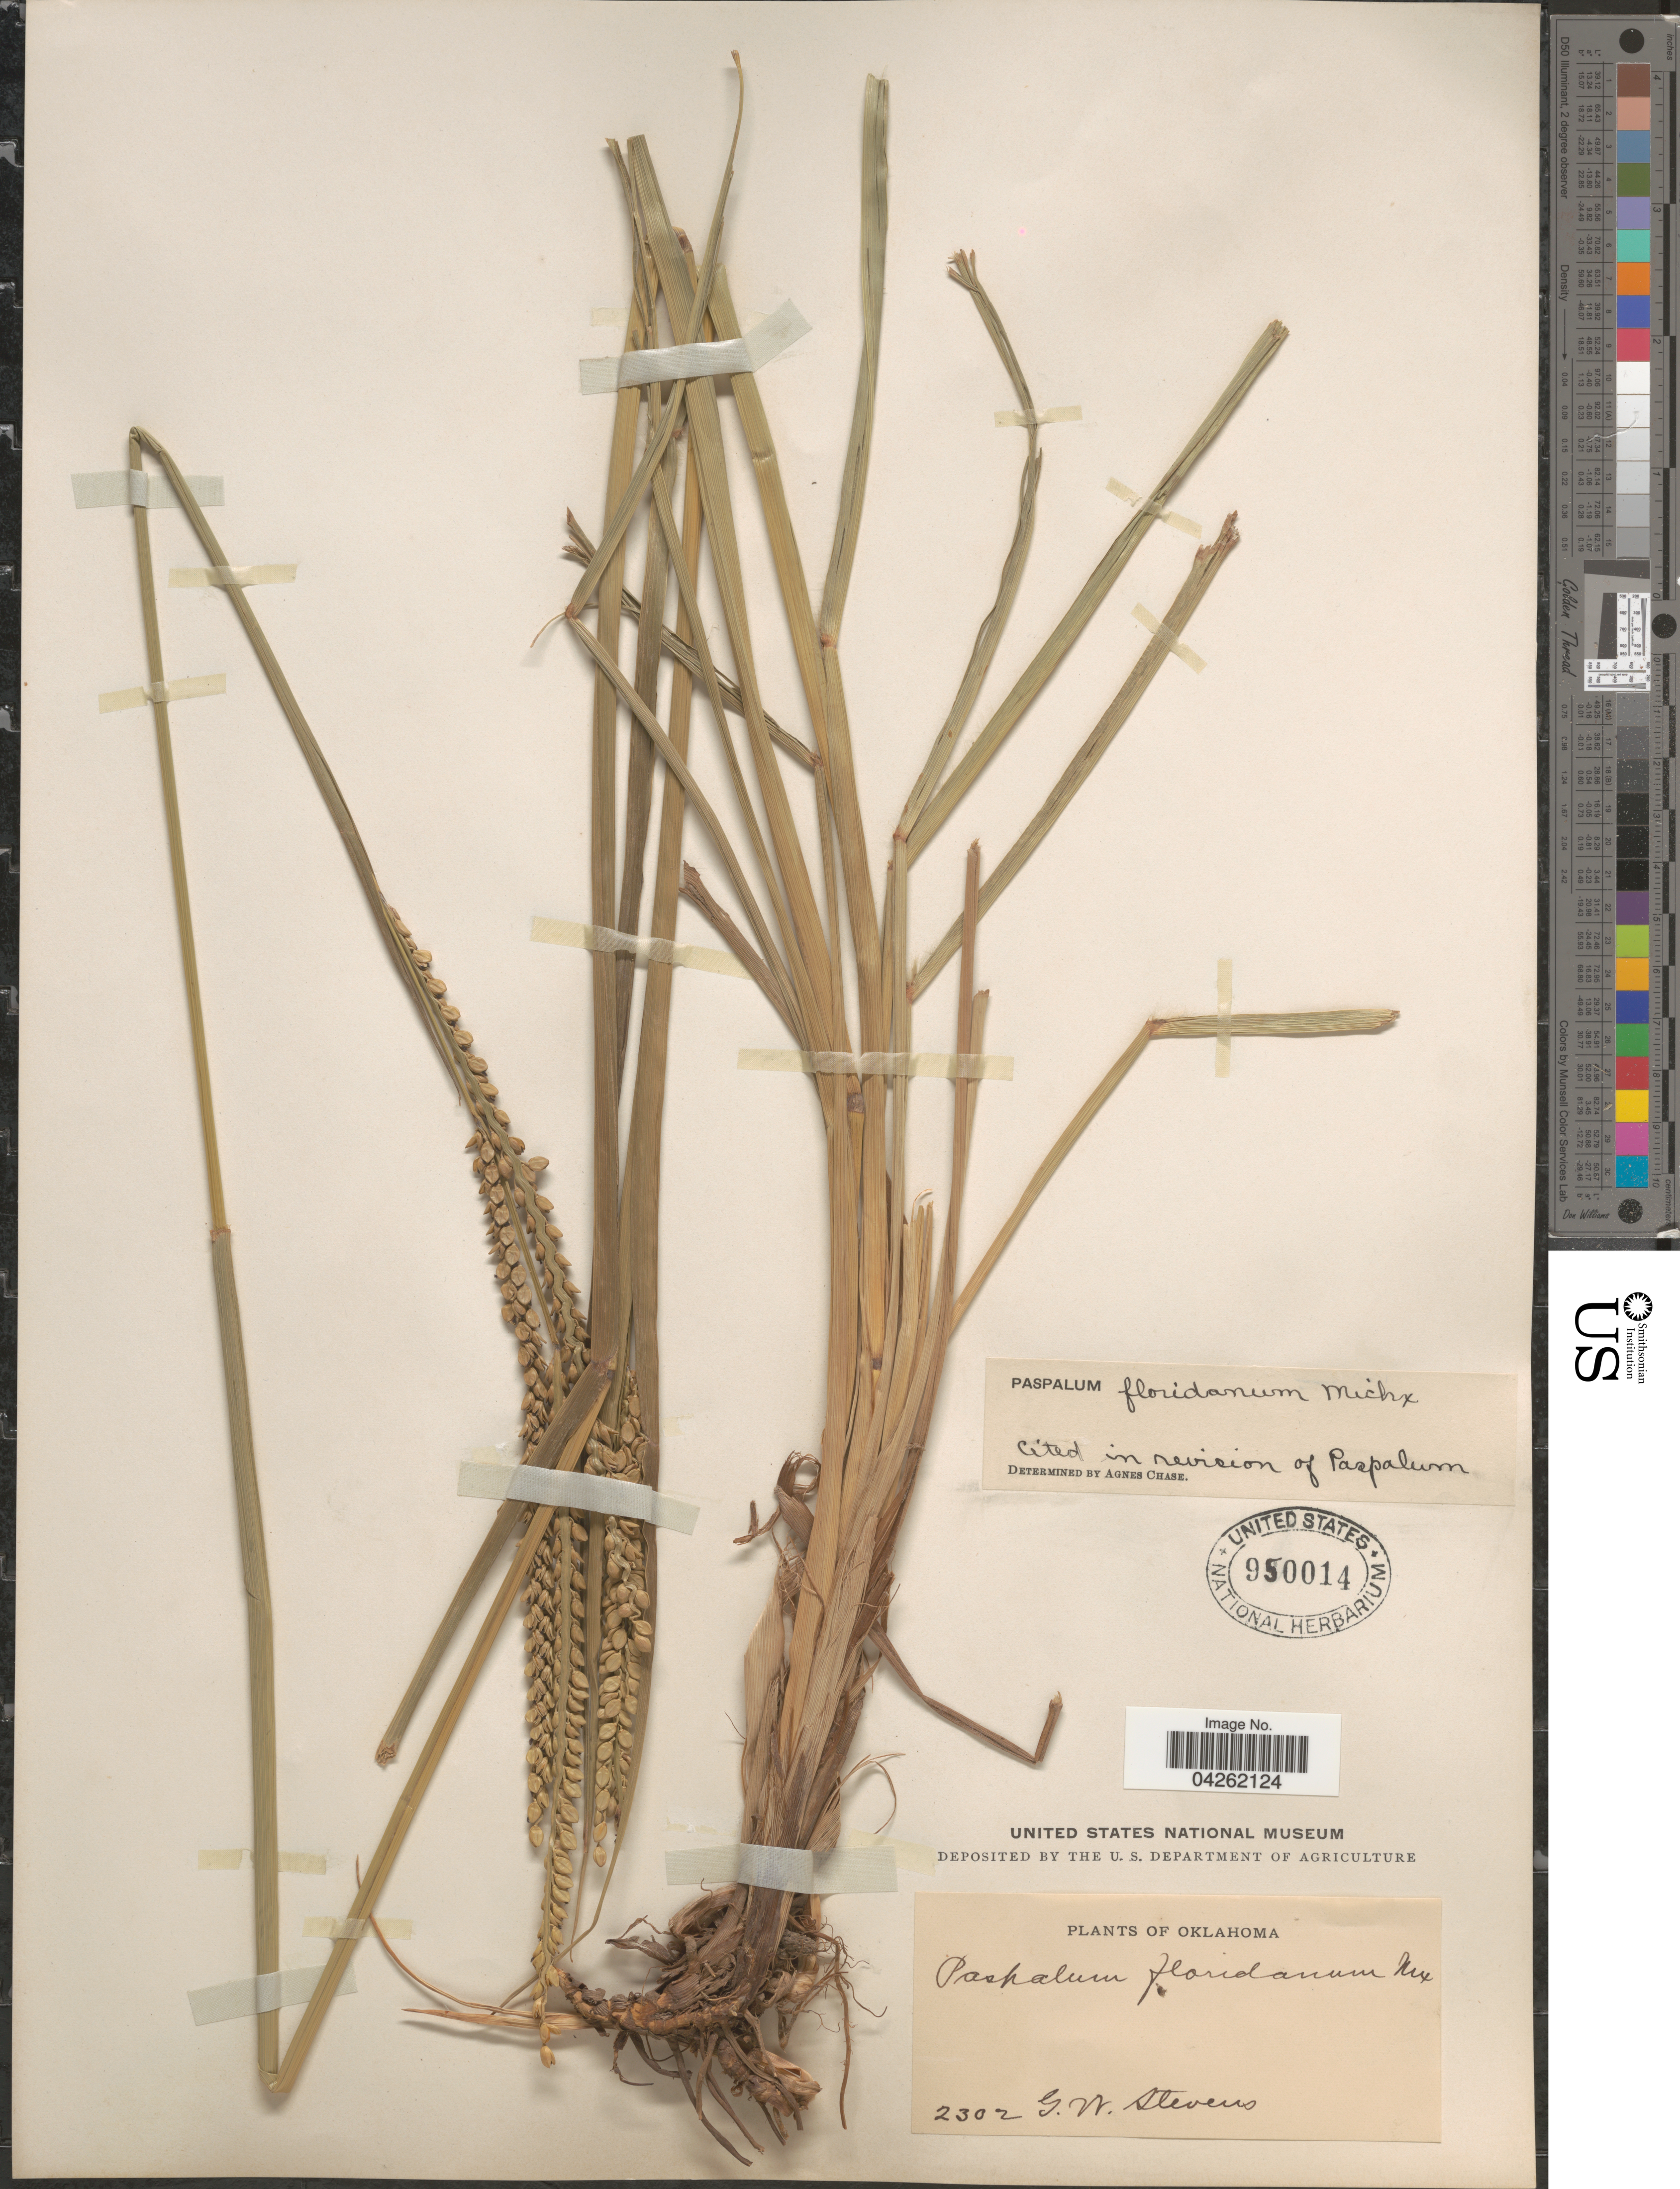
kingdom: Plantae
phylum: Tracheophyta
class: Liliopsida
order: Poales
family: Poaceae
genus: Paspalum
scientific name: Paspalum floridanum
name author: Michx.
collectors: G. W. Stevens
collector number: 2302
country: United States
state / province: Oklahoma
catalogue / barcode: US 950014